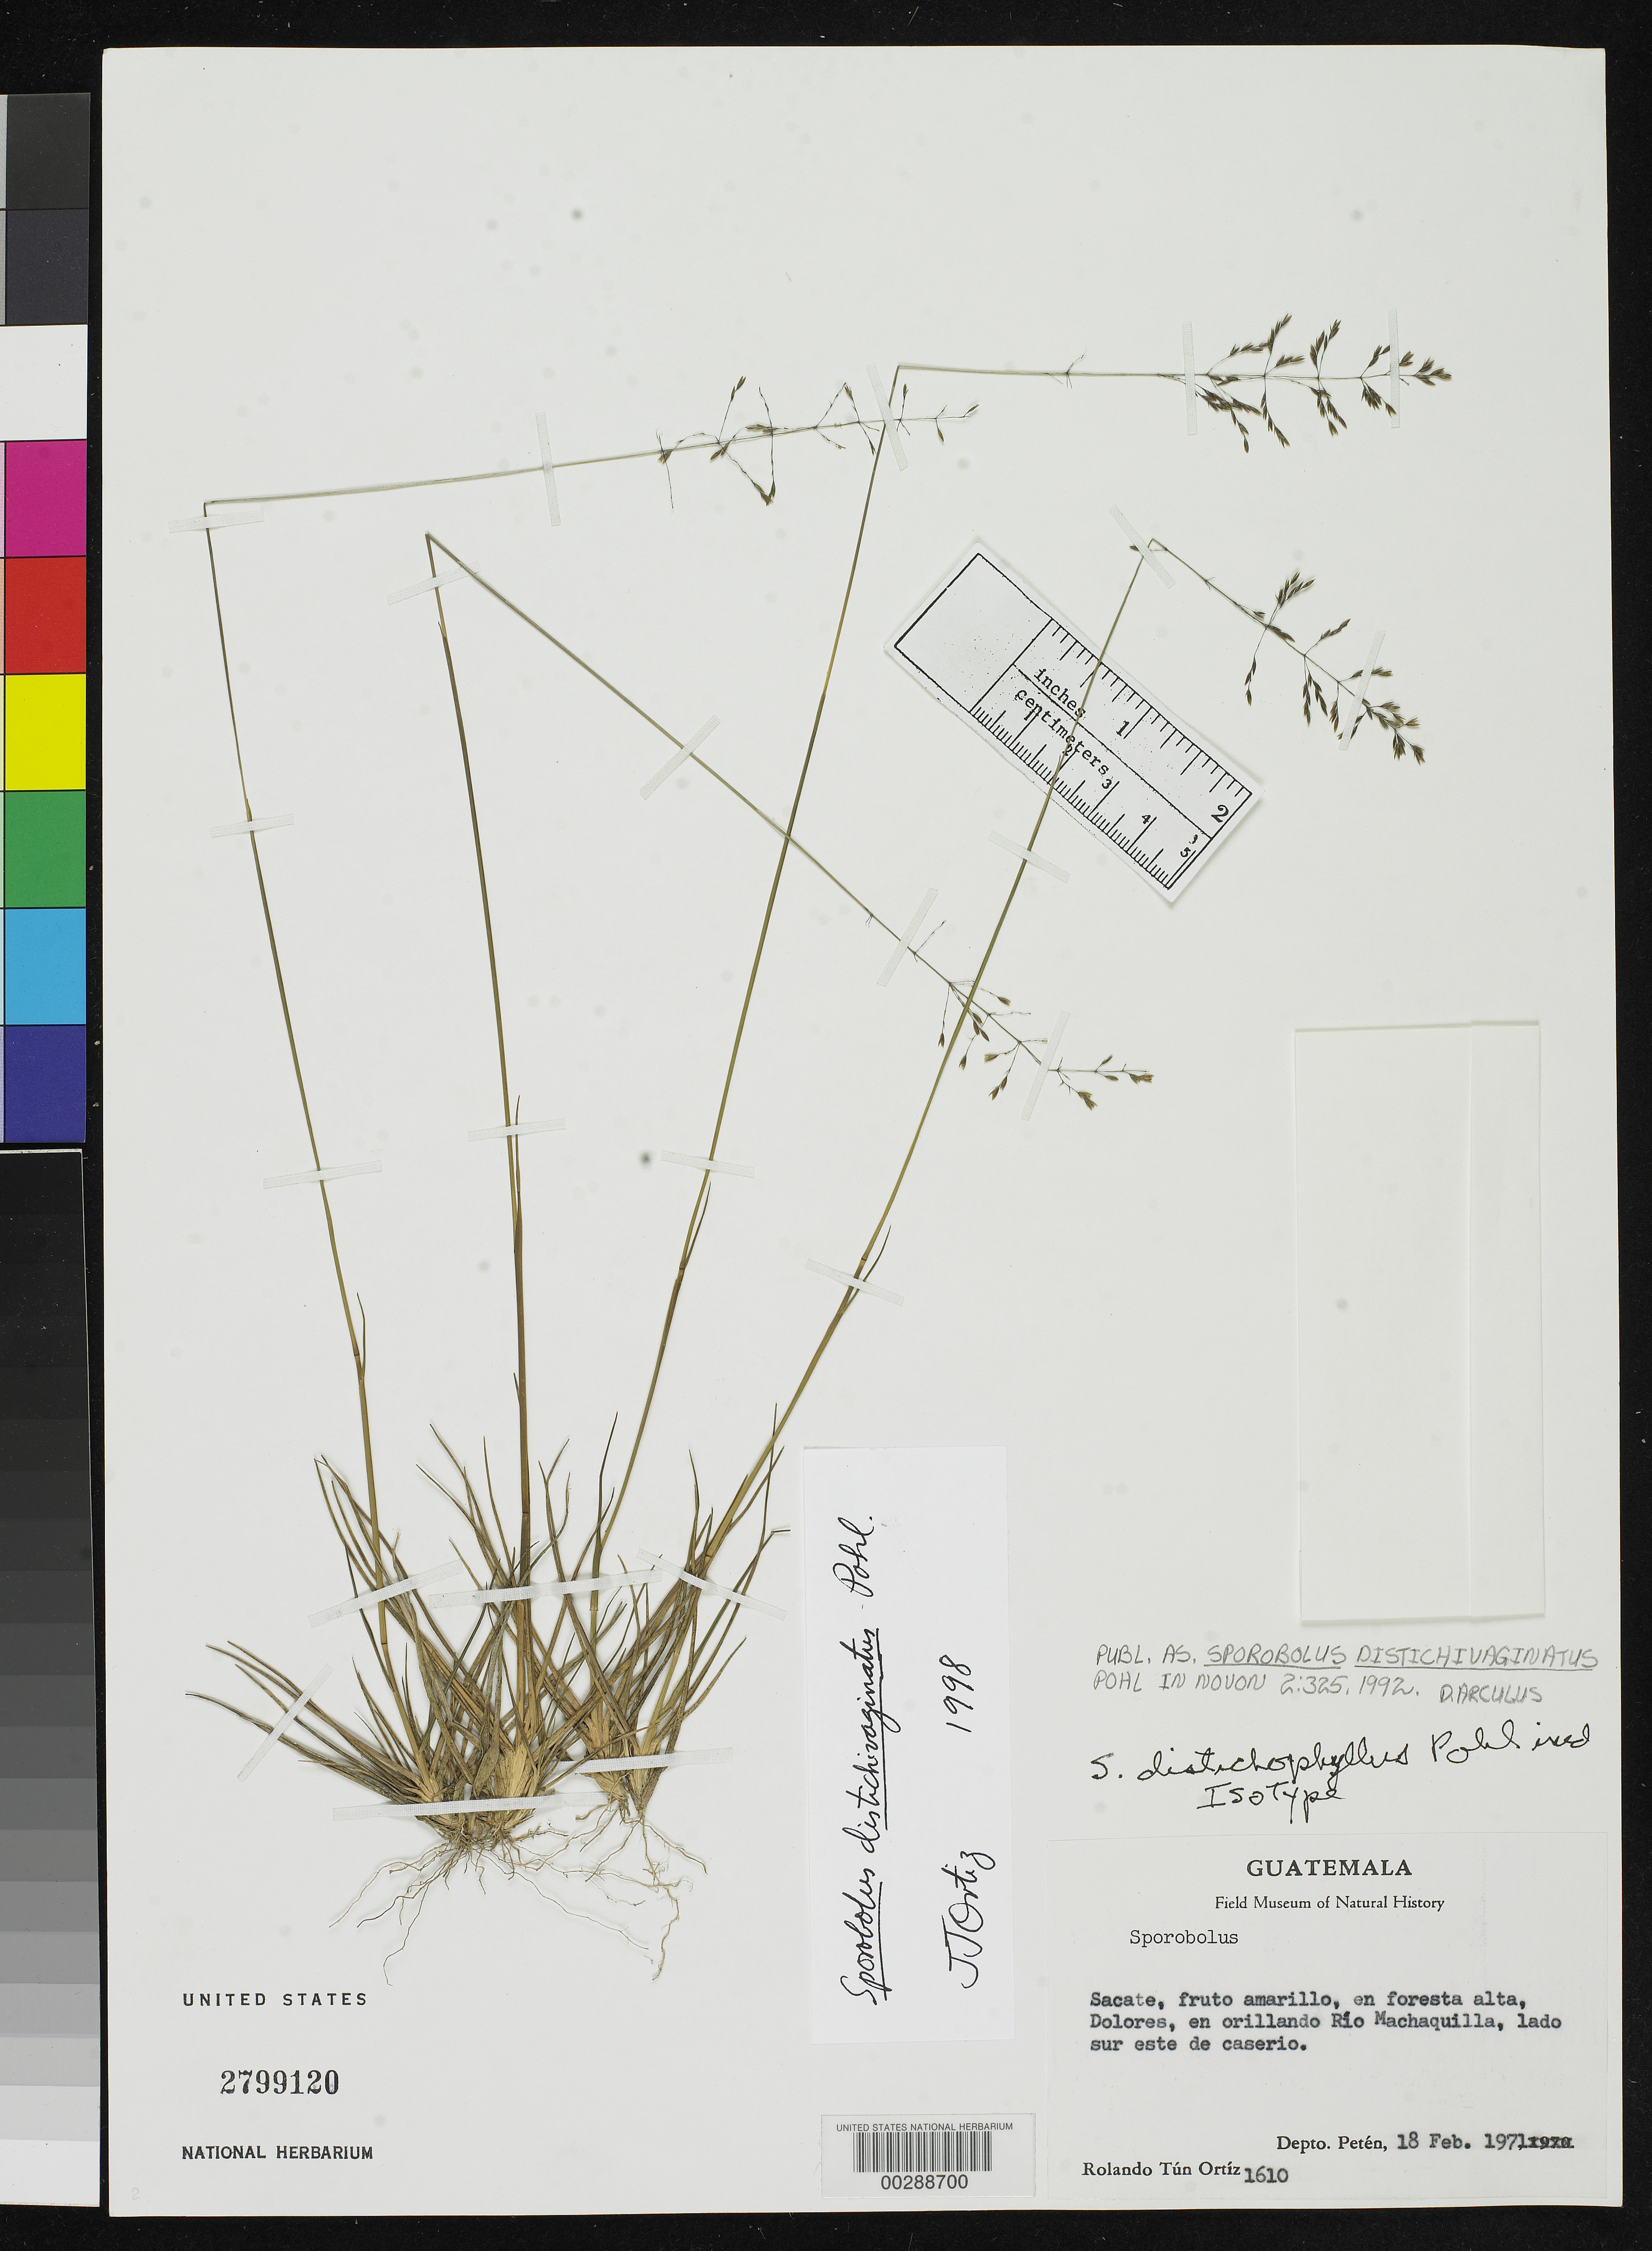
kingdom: Plantae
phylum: Tracheophyta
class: Liliopsida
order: Poales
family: Poaceae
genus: Sporobolus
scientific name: Sporobolus distichivaginatus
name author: R.W. Pohl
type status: Isotype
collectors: R. Tún Ortiz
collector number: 1610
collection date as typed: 18 Feb 1971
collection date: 1971-02-18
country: Guatemala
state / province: Sacatepéquez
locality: Dolores, Orillando Rio Machaquilla, SE side of village.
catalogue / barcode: US 2799120